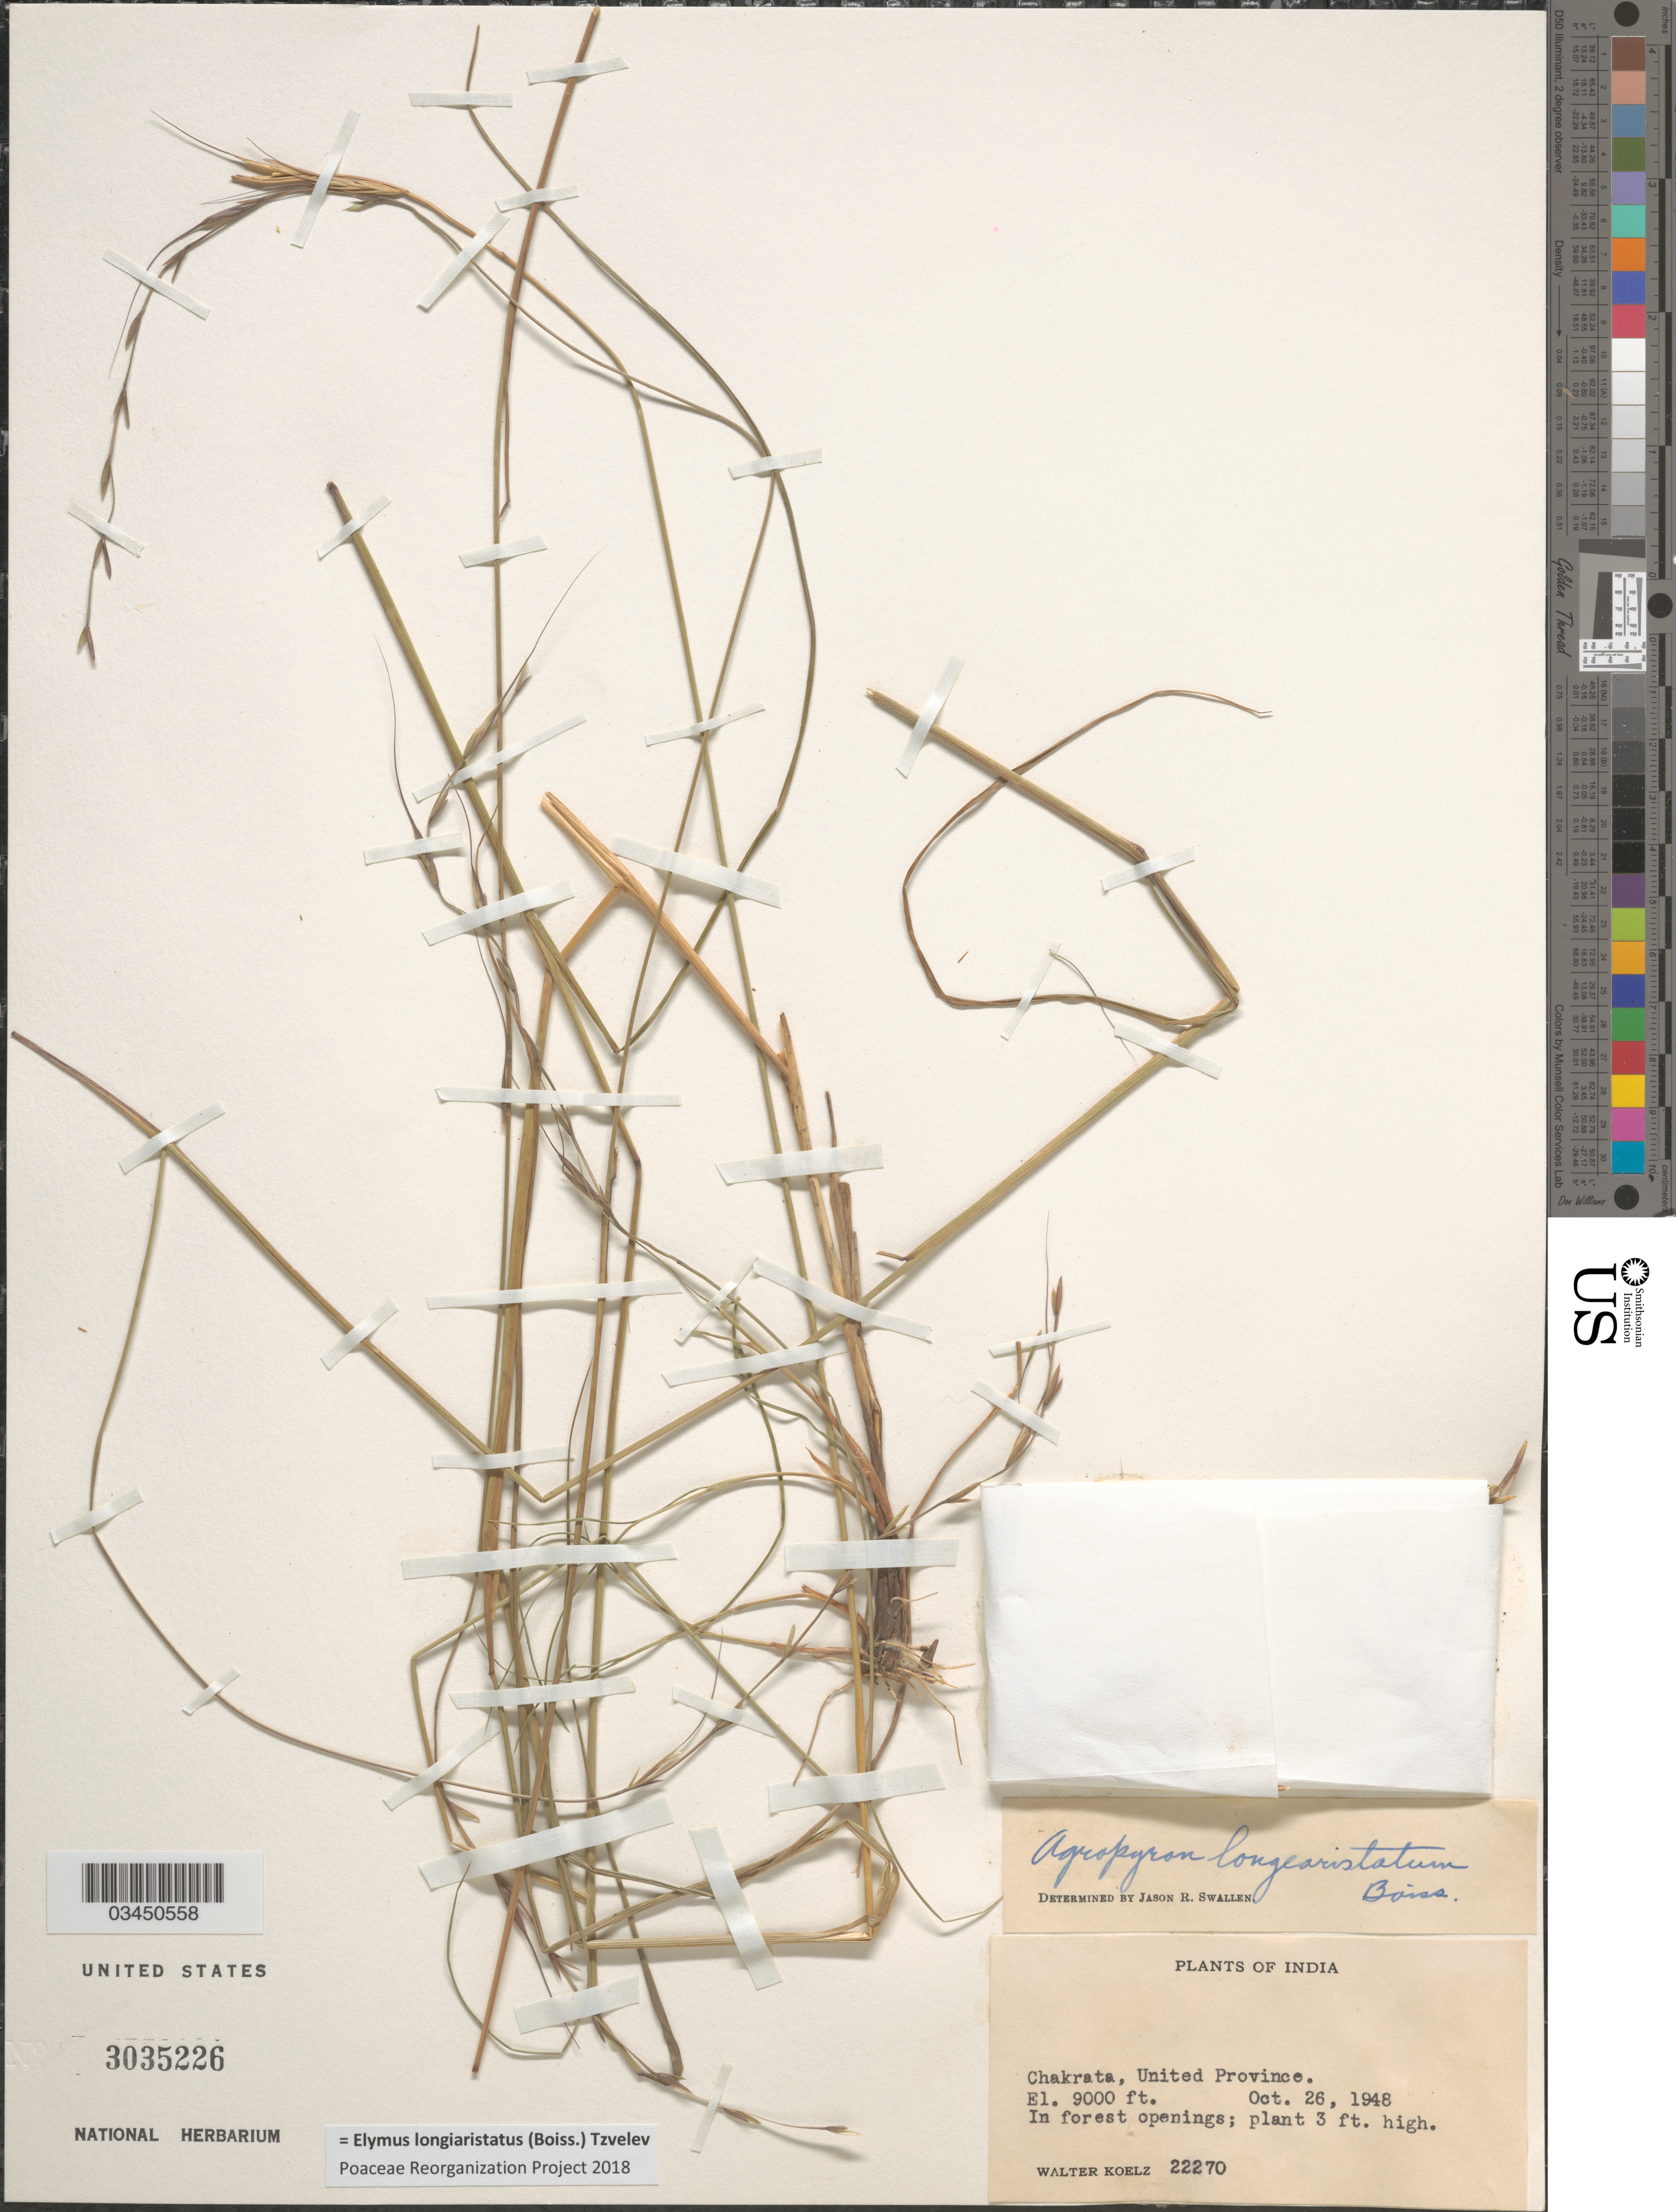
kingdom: Plantae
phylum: Tracheophyta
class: Liliopsida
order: Poales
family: Poaceae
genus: Elymus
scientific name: Elymus longiaristatus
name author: (Boiss.) Tzvelev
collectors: W. N. Koelz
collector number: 22270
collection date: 1948-10-26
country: India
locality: Chakrata, United Province. In forest openings.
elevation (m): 2743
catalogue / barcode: US 3035226